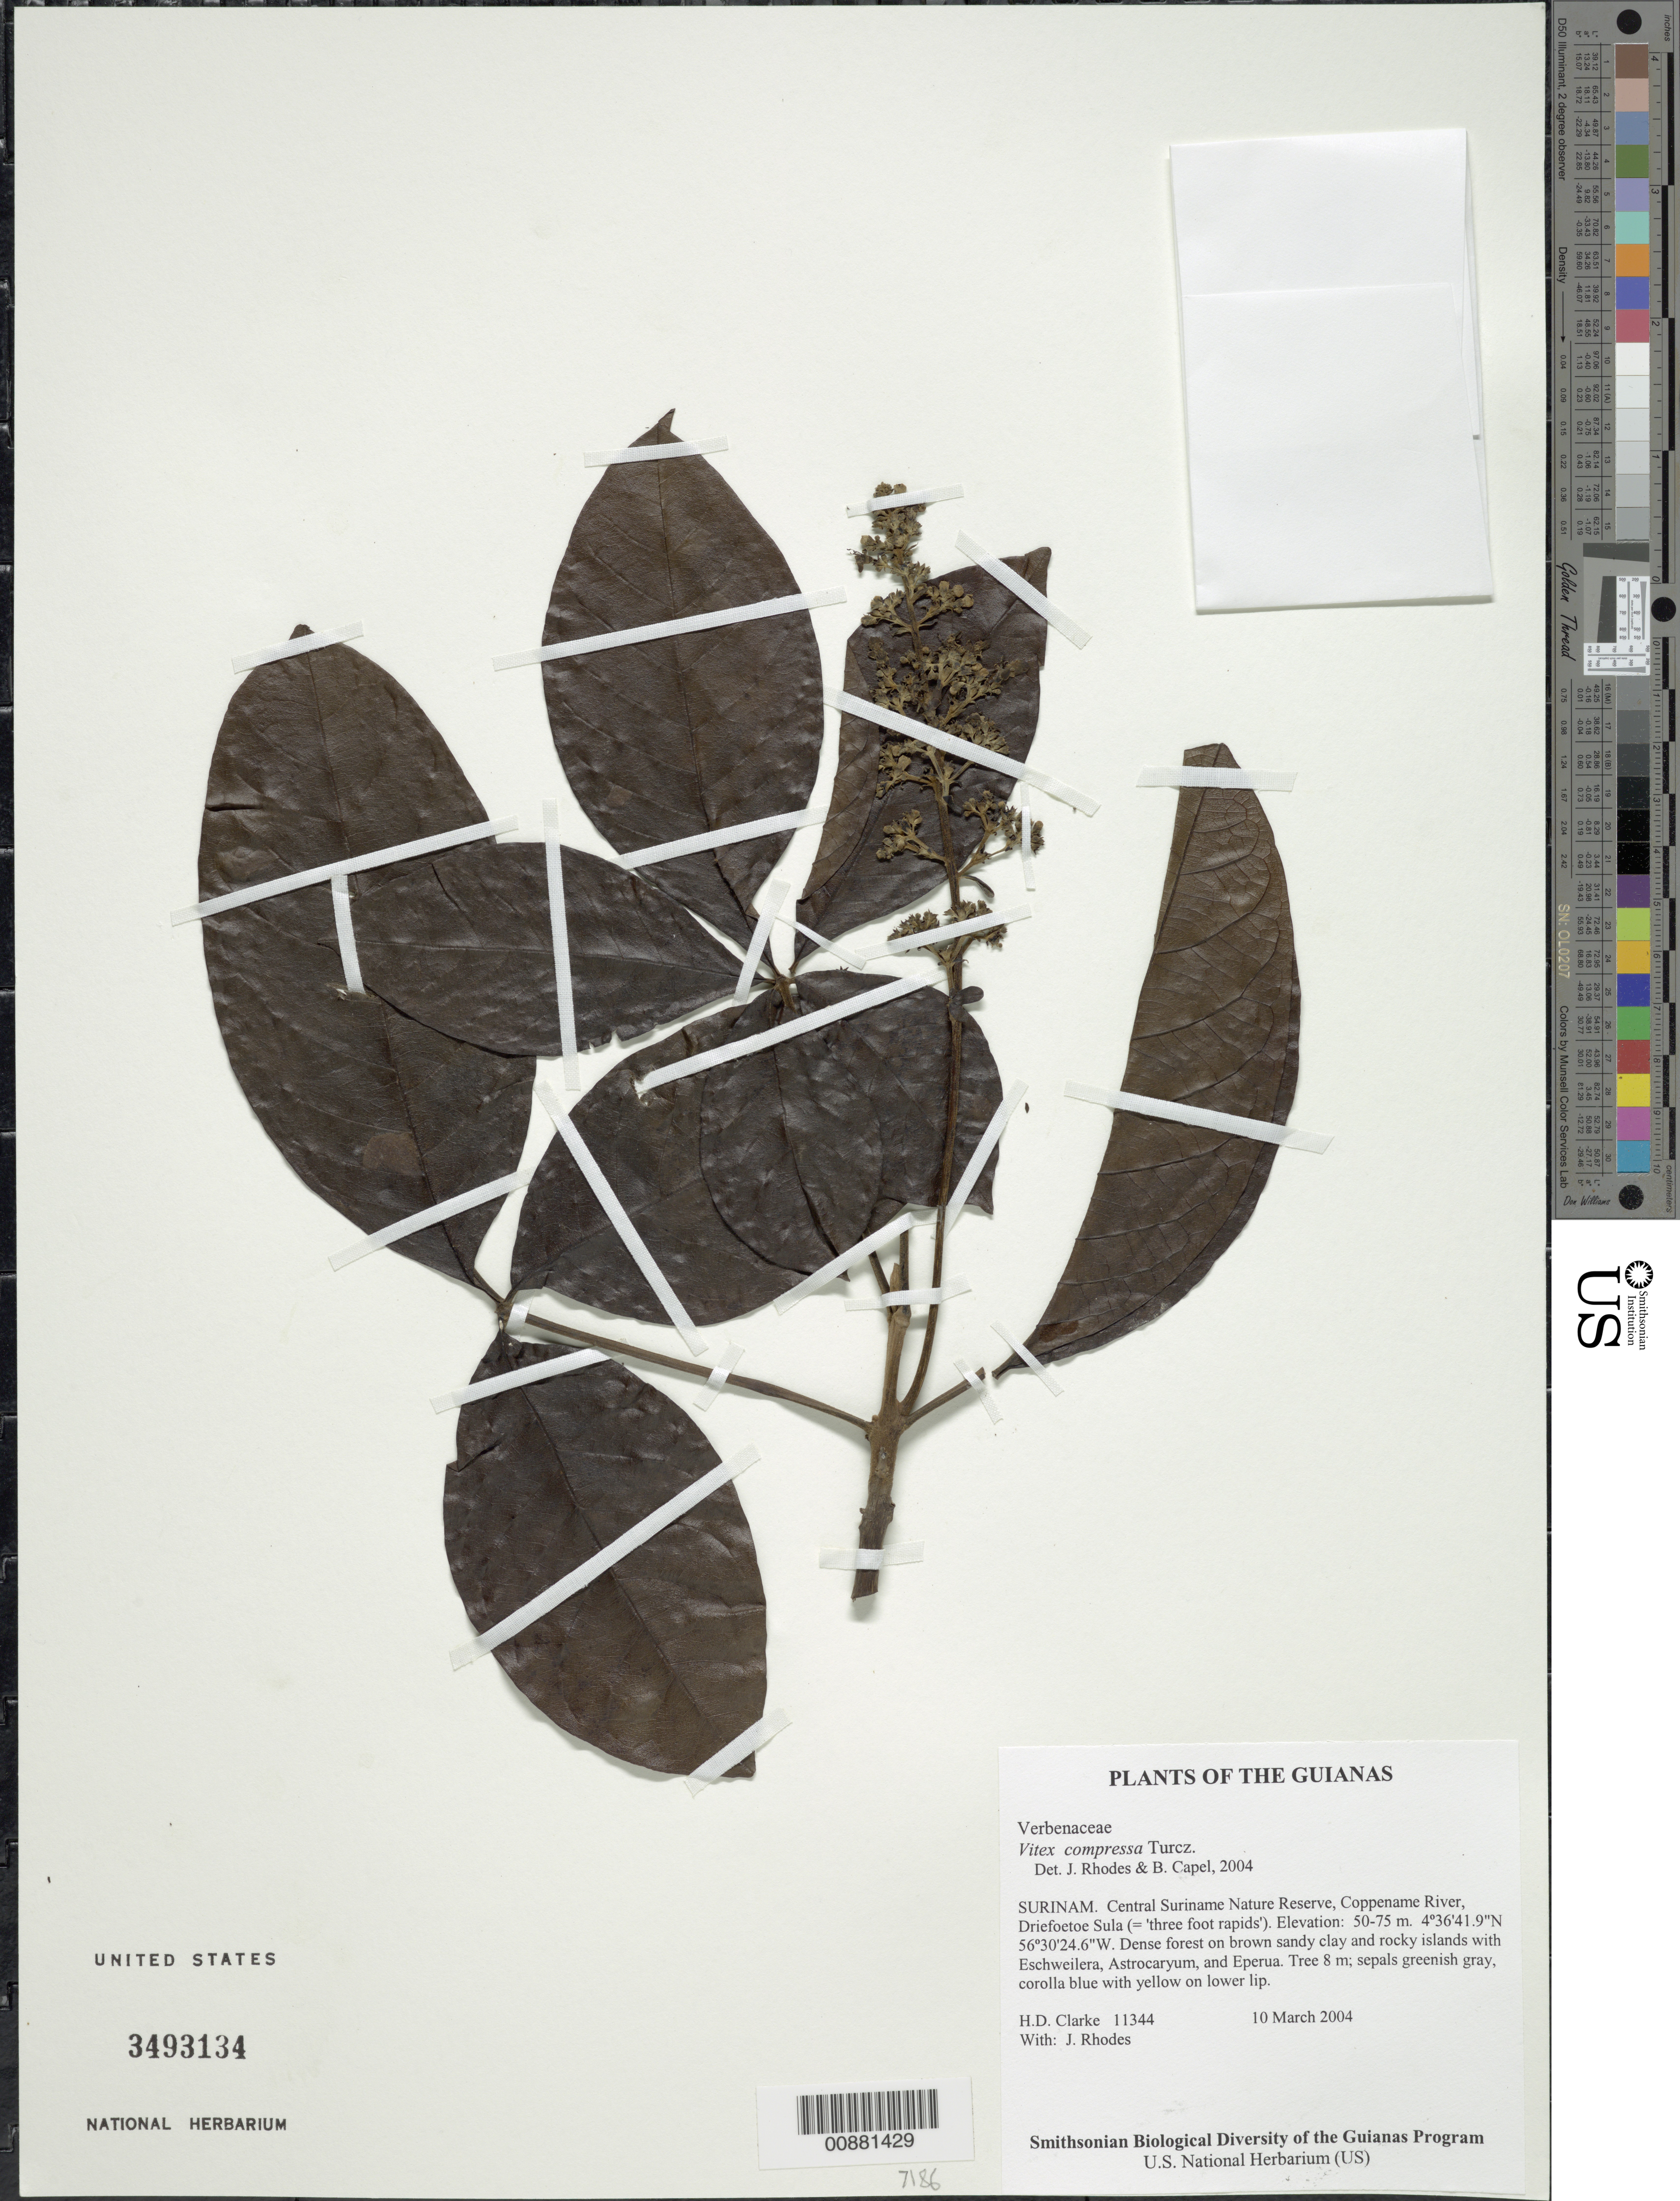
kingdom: Plantae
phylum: Tracheophyta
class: Magnoliopsida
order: Lamiales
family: Lamiaceae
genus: Vitex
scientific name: Vitex compressa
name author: Turcz.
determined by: Jansen-Jacobs, M. J., (U), Nationaal Herbarium Nederland, Utrecht University branch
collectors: H. D. Clarke & J. Rhodes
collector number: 11344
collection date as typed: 10 March 2004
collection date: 2004-03-10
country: Suriname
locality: Central Suriname Nature Reserve, Coppename River, Driefoetoe Sula (= 'three foot rapids')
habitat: Dense forest on brown sandy clay and rocky islands with Eschweilera, Astrocaryum, and Eperua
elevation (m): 50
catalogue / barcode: US 3493134